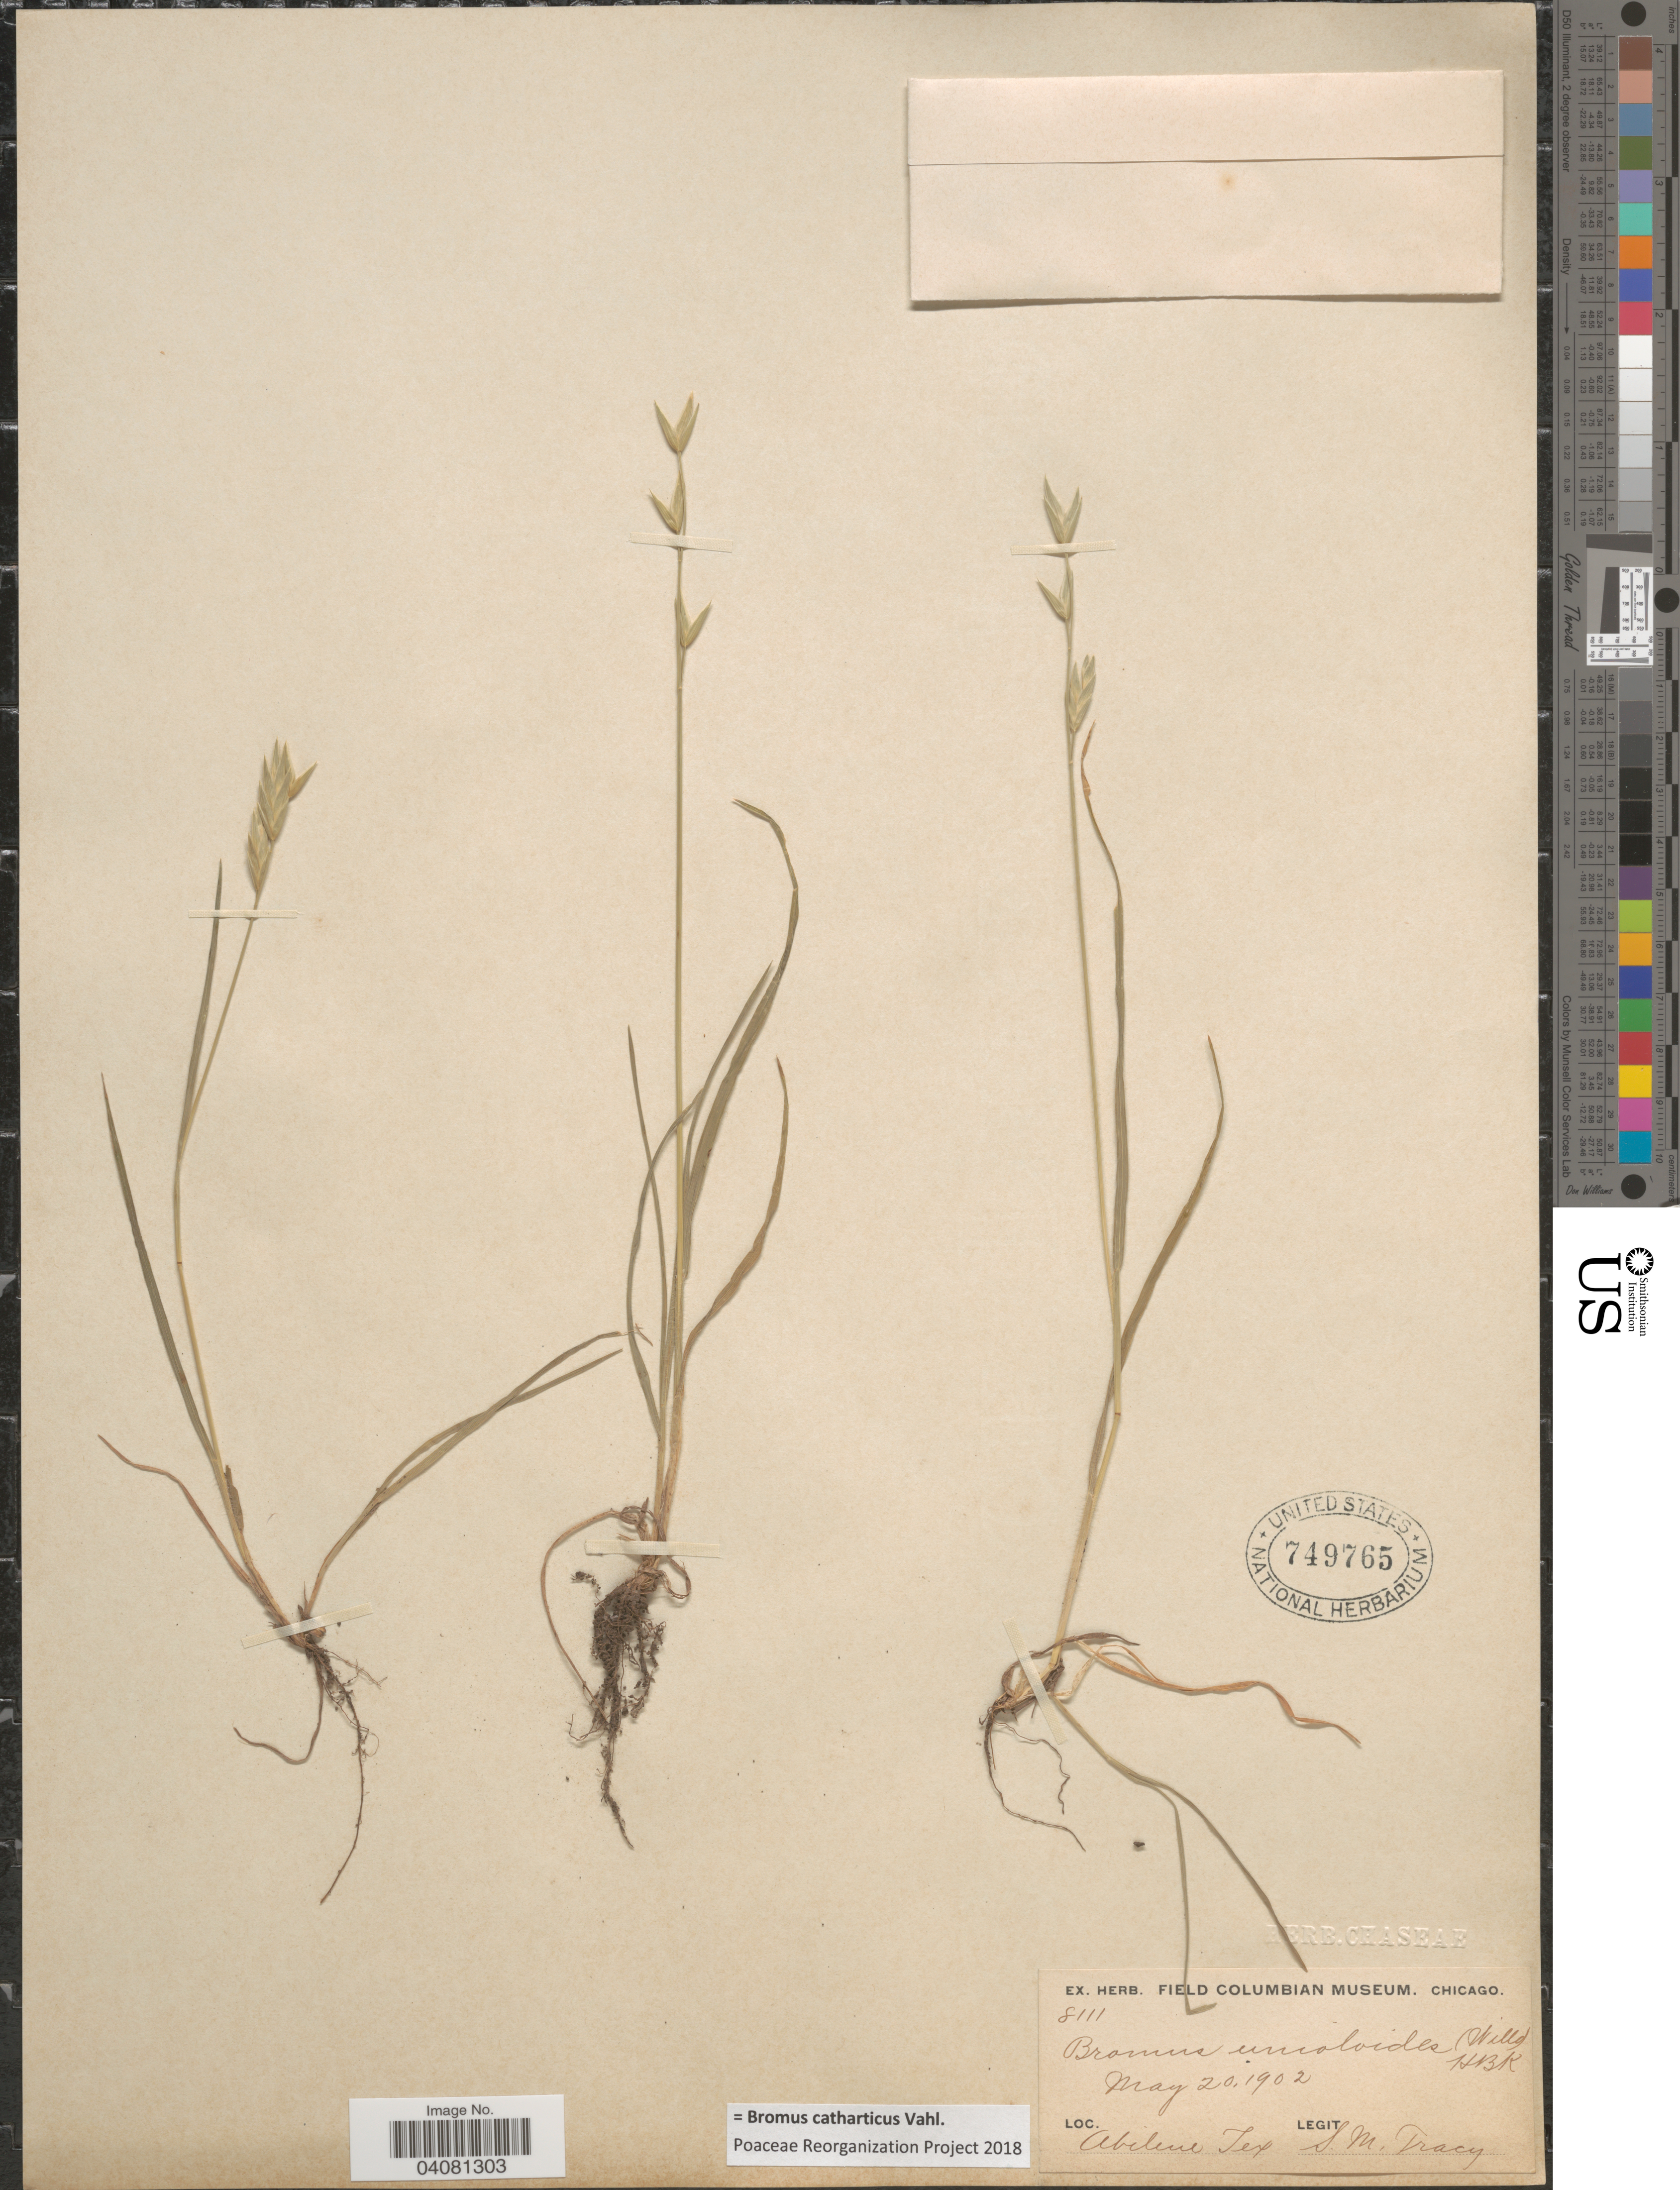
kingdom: Plantae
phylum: Tracheophyta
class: Liliopsida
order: Poales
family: Poaceae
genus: Bromus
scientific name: Bromus catharticus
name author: Vahl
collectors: S. M. Tracy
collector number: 8111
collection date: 1902-05-20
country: United States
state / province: Texas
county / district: Taylor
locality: Abelene.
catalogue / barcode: US 749765